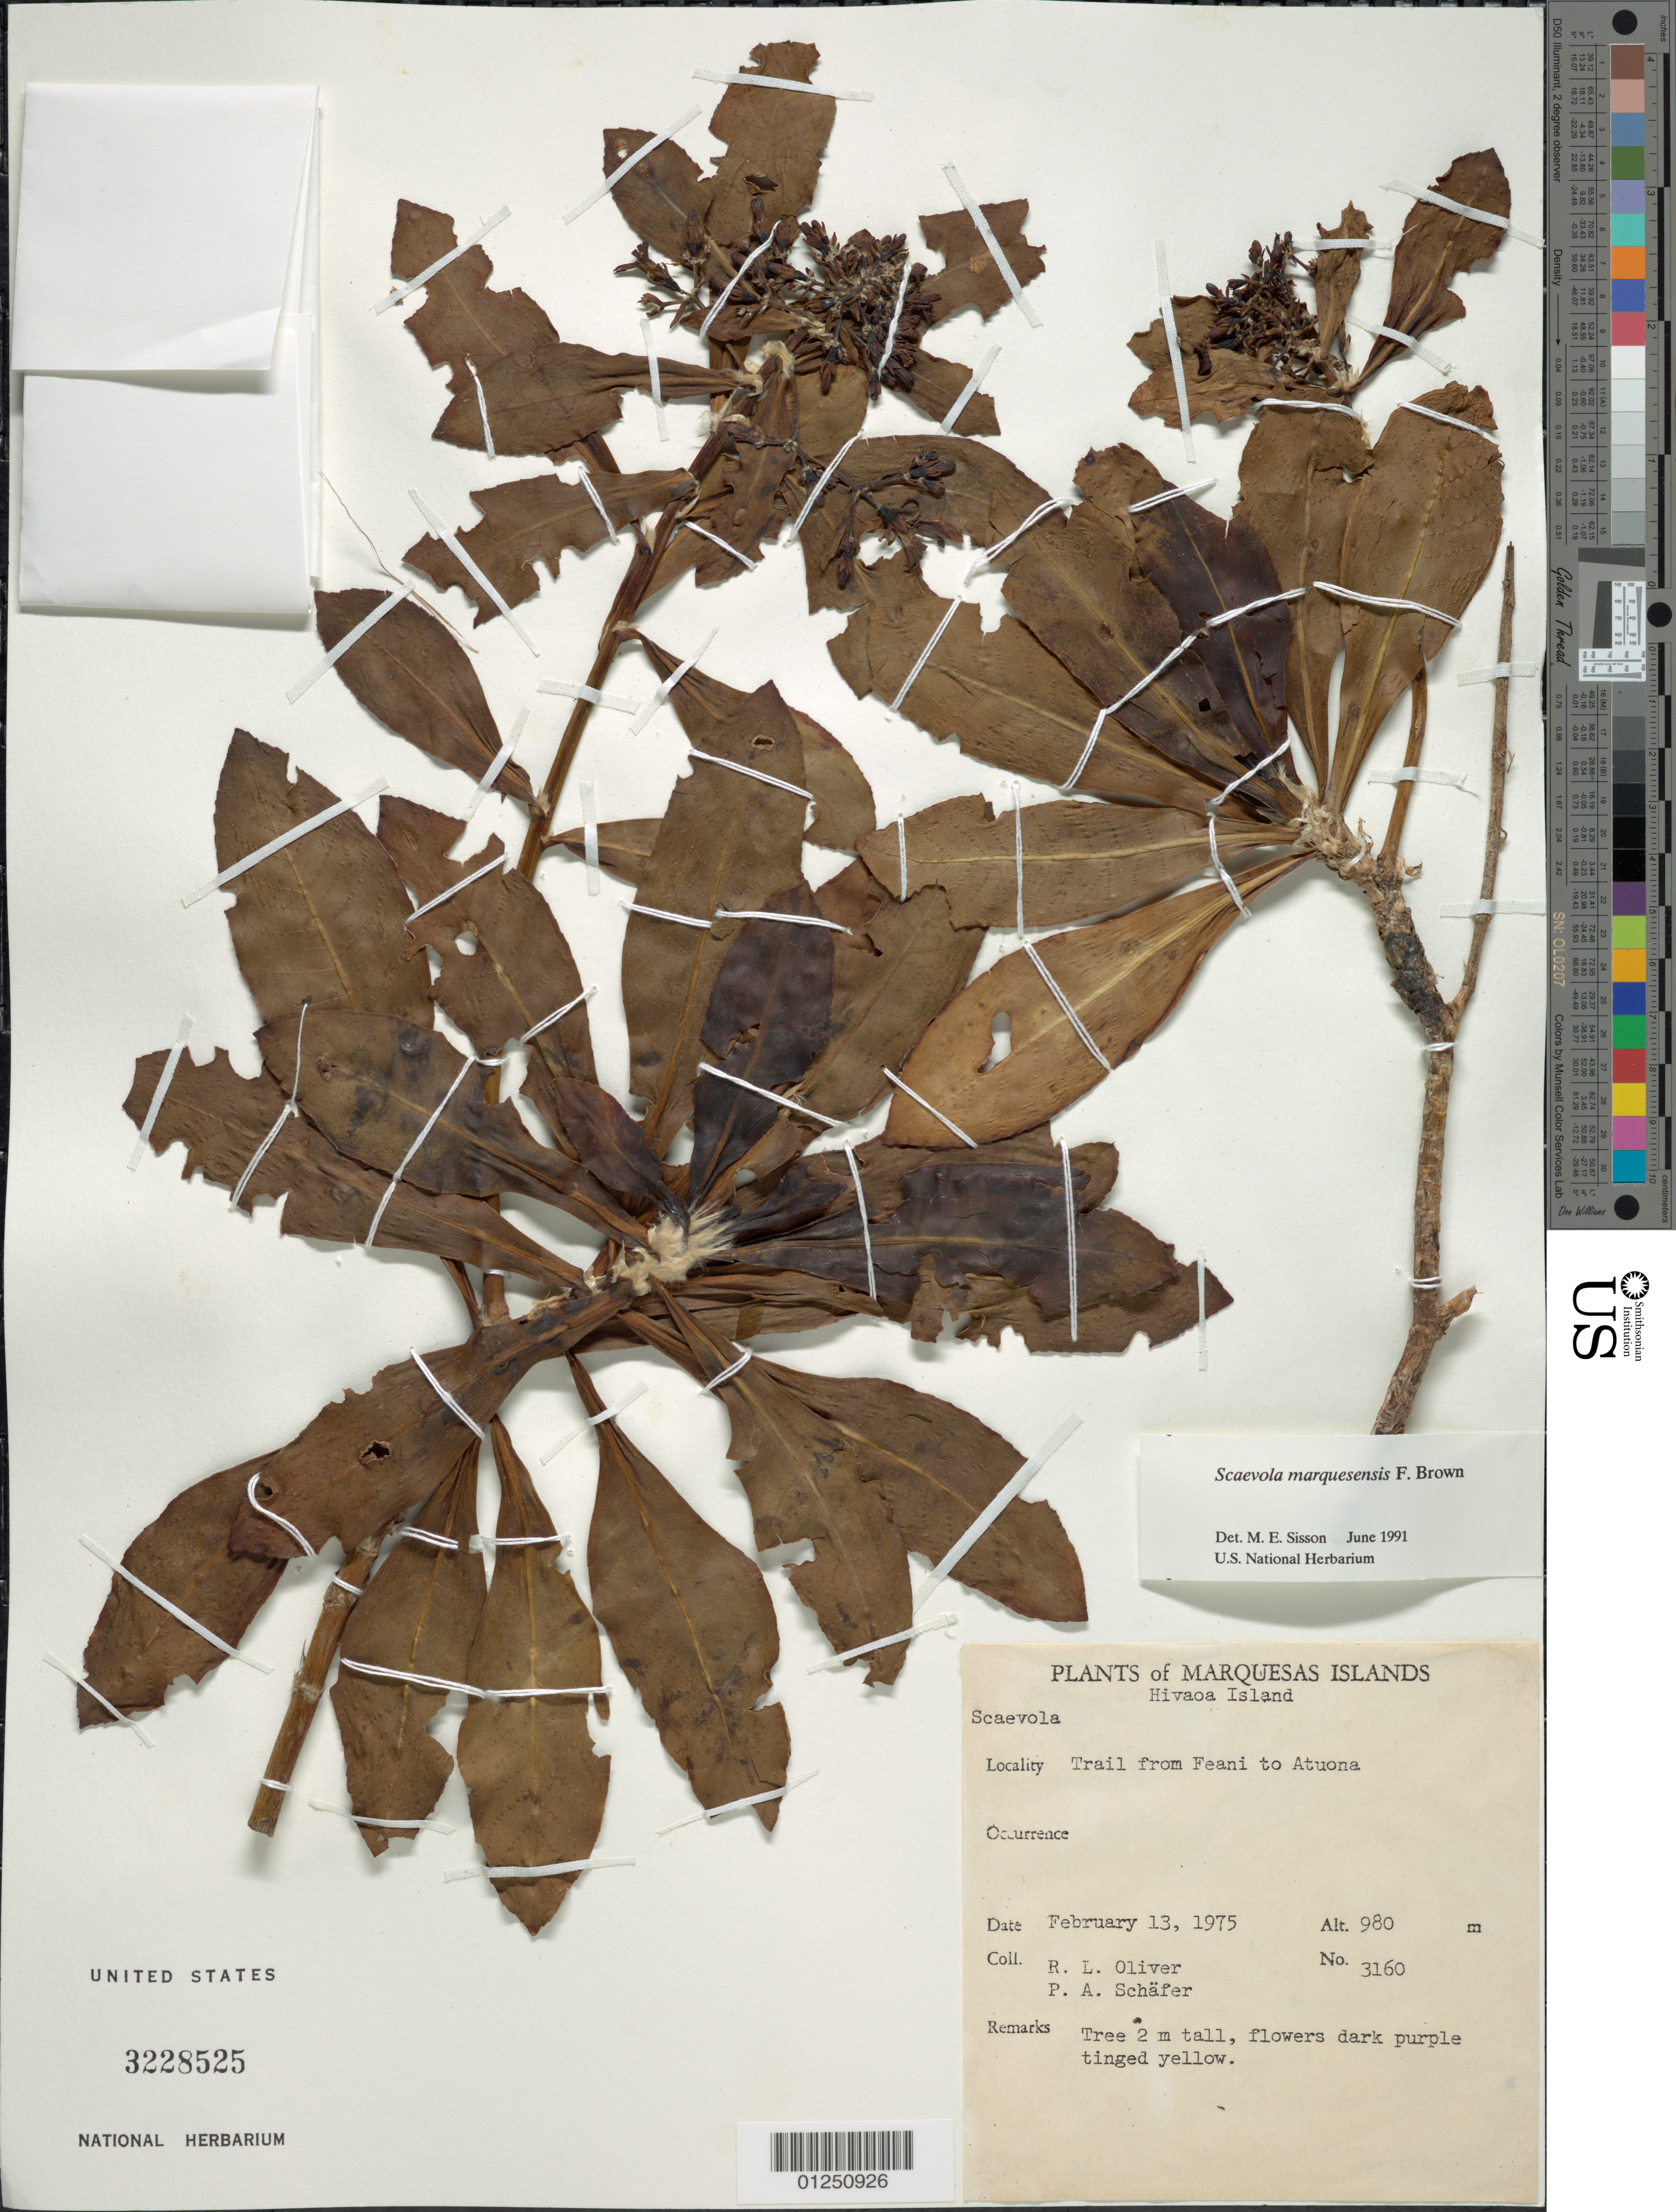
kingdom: Plantae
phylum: Tracheophyta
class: Magnoliopsida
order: Asterales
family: Goodeniaceae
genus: Scaevola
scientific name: Scaevola marquesensis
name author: F. Br.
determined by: Wagner, W. L., (BOT), Smithsonian Institution - National Museum of Natural History (UNITED STATES)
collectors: R. L. Oliver & P. A. Schäfer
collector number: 3160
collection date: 1975-02-13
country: French Polynesia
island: Hiva Oa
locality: trail from Feani to Atuona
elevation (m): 980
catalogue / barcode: US 3228525